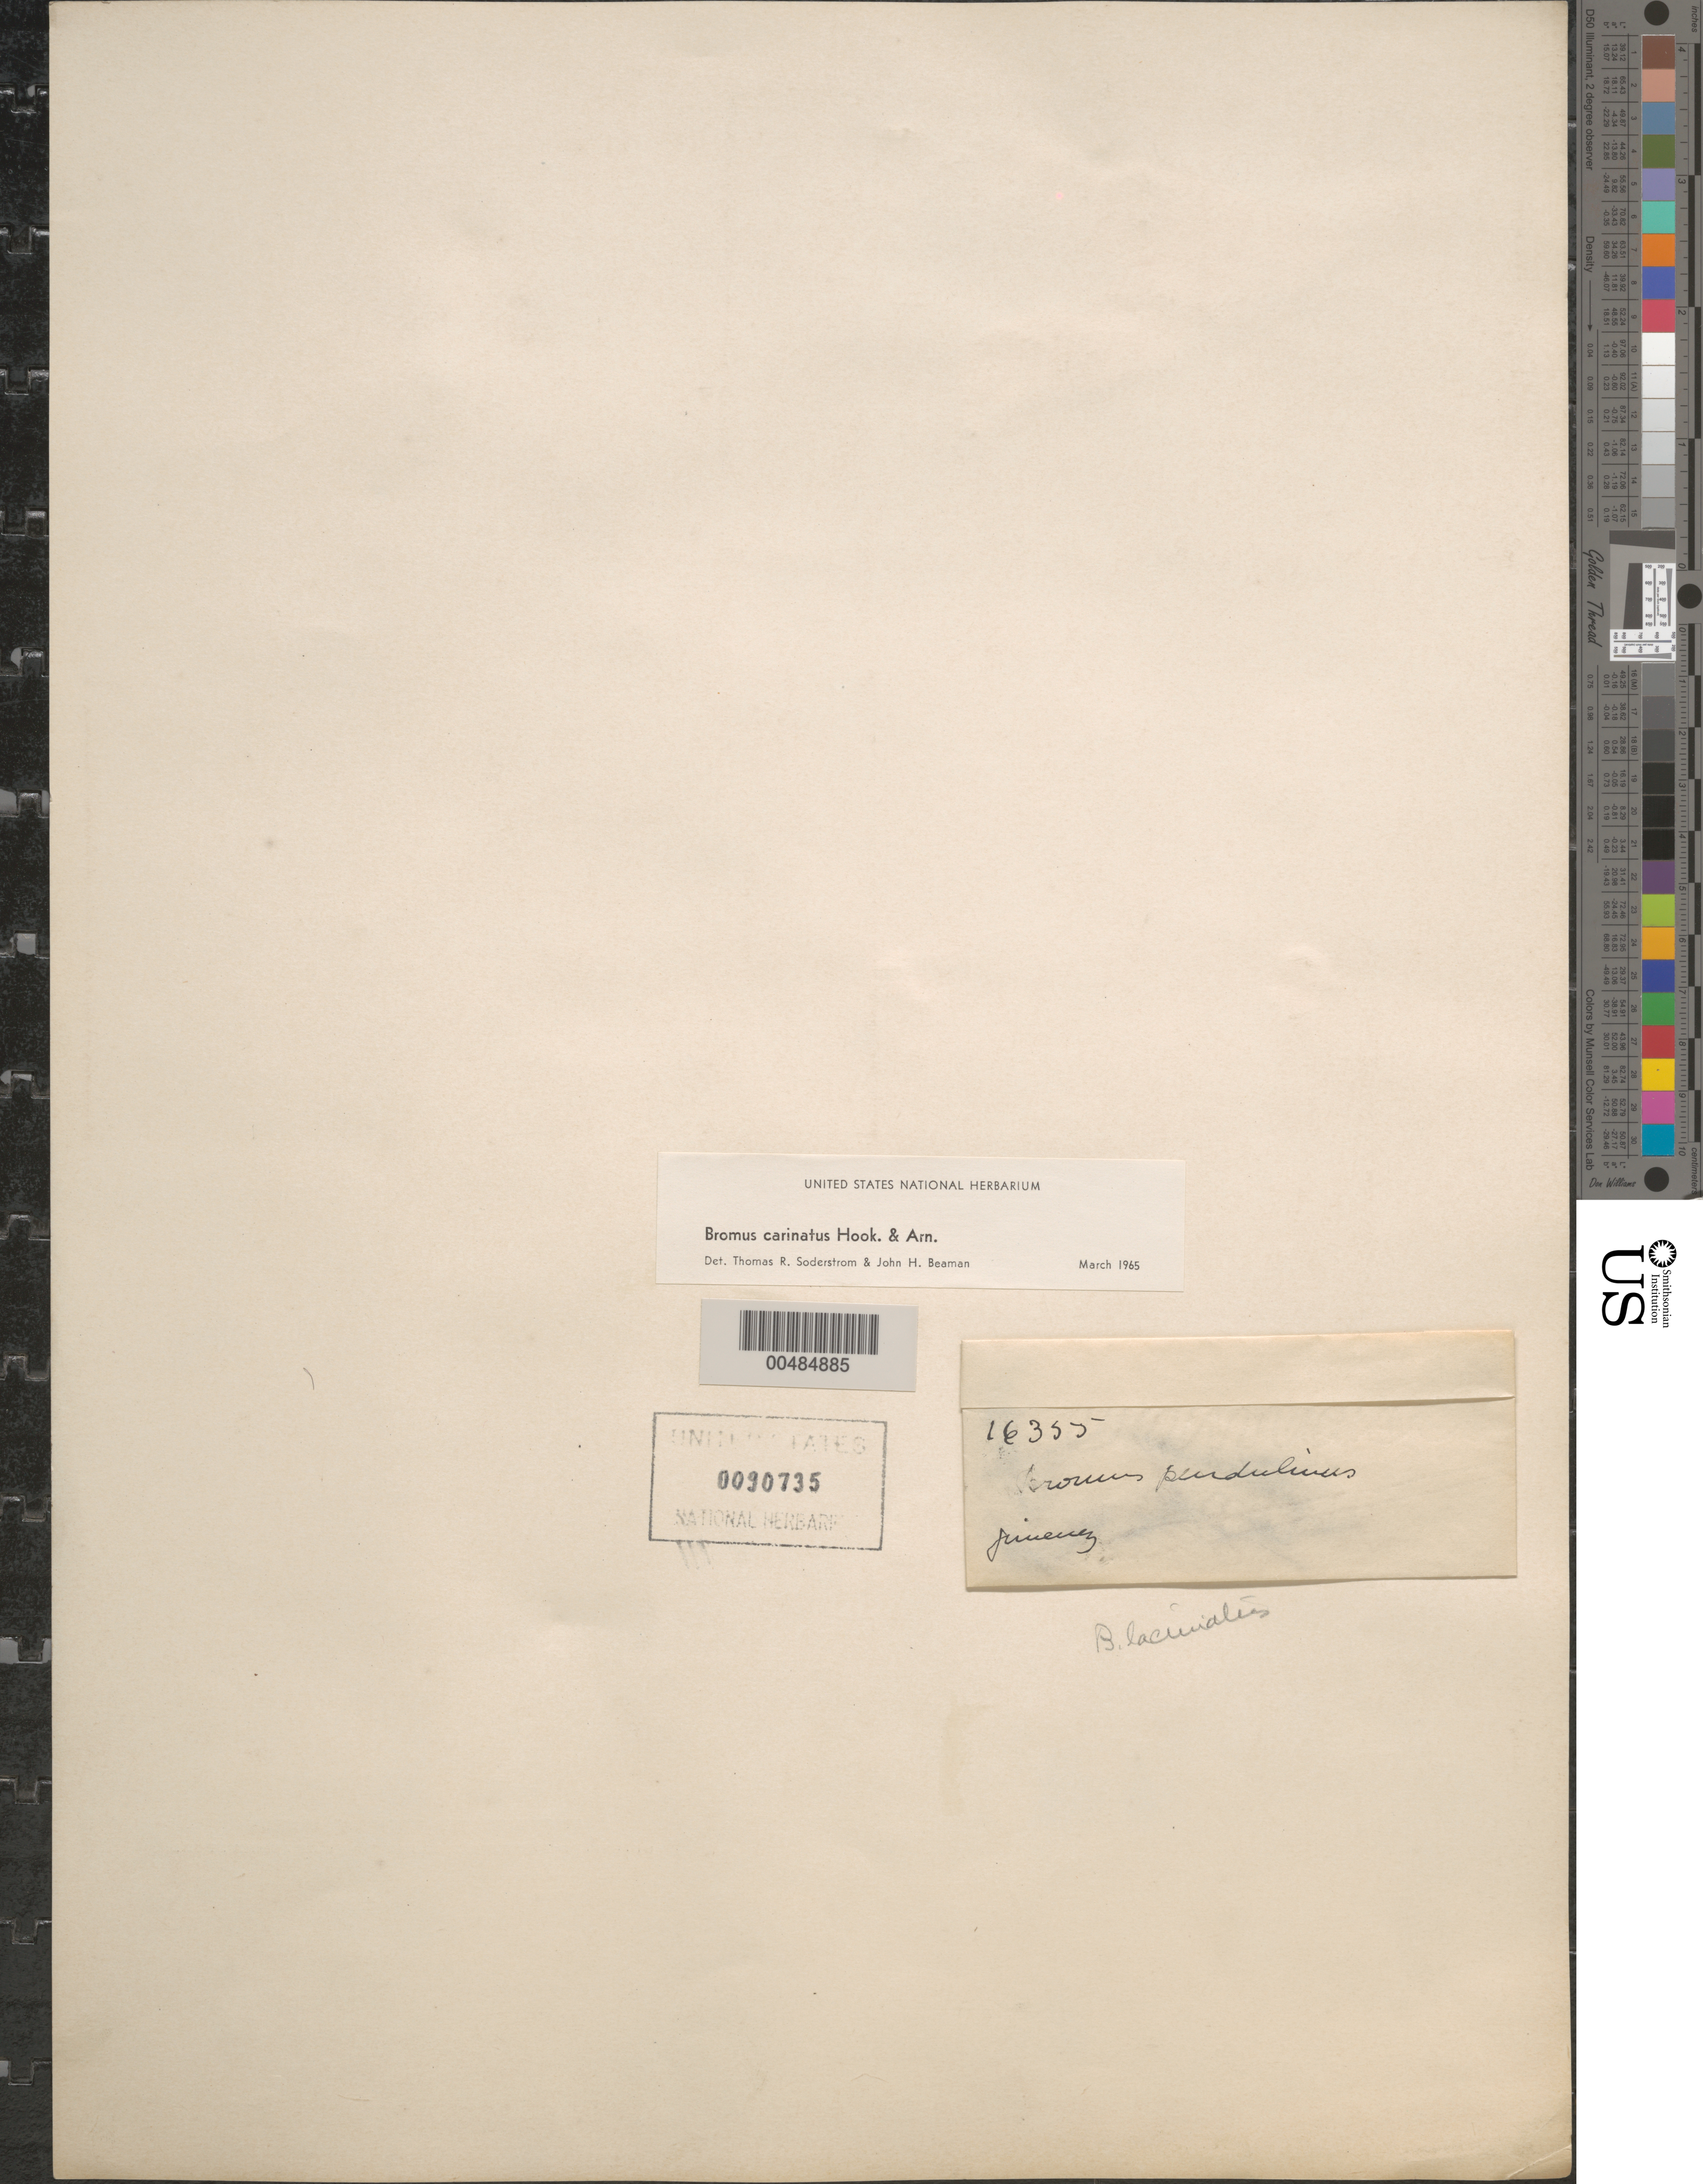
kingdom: Plantae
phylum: Tracheophyta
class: Liliopsida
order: Poales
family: Poaceae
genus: Bromus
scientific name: Bromus carinatus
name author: Hook. & Arn.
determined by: Soderstrom, T. R.; Beaman, J. H.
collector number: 16355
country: Mexico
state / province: Durango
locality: San Ramon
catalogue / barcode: US 90735